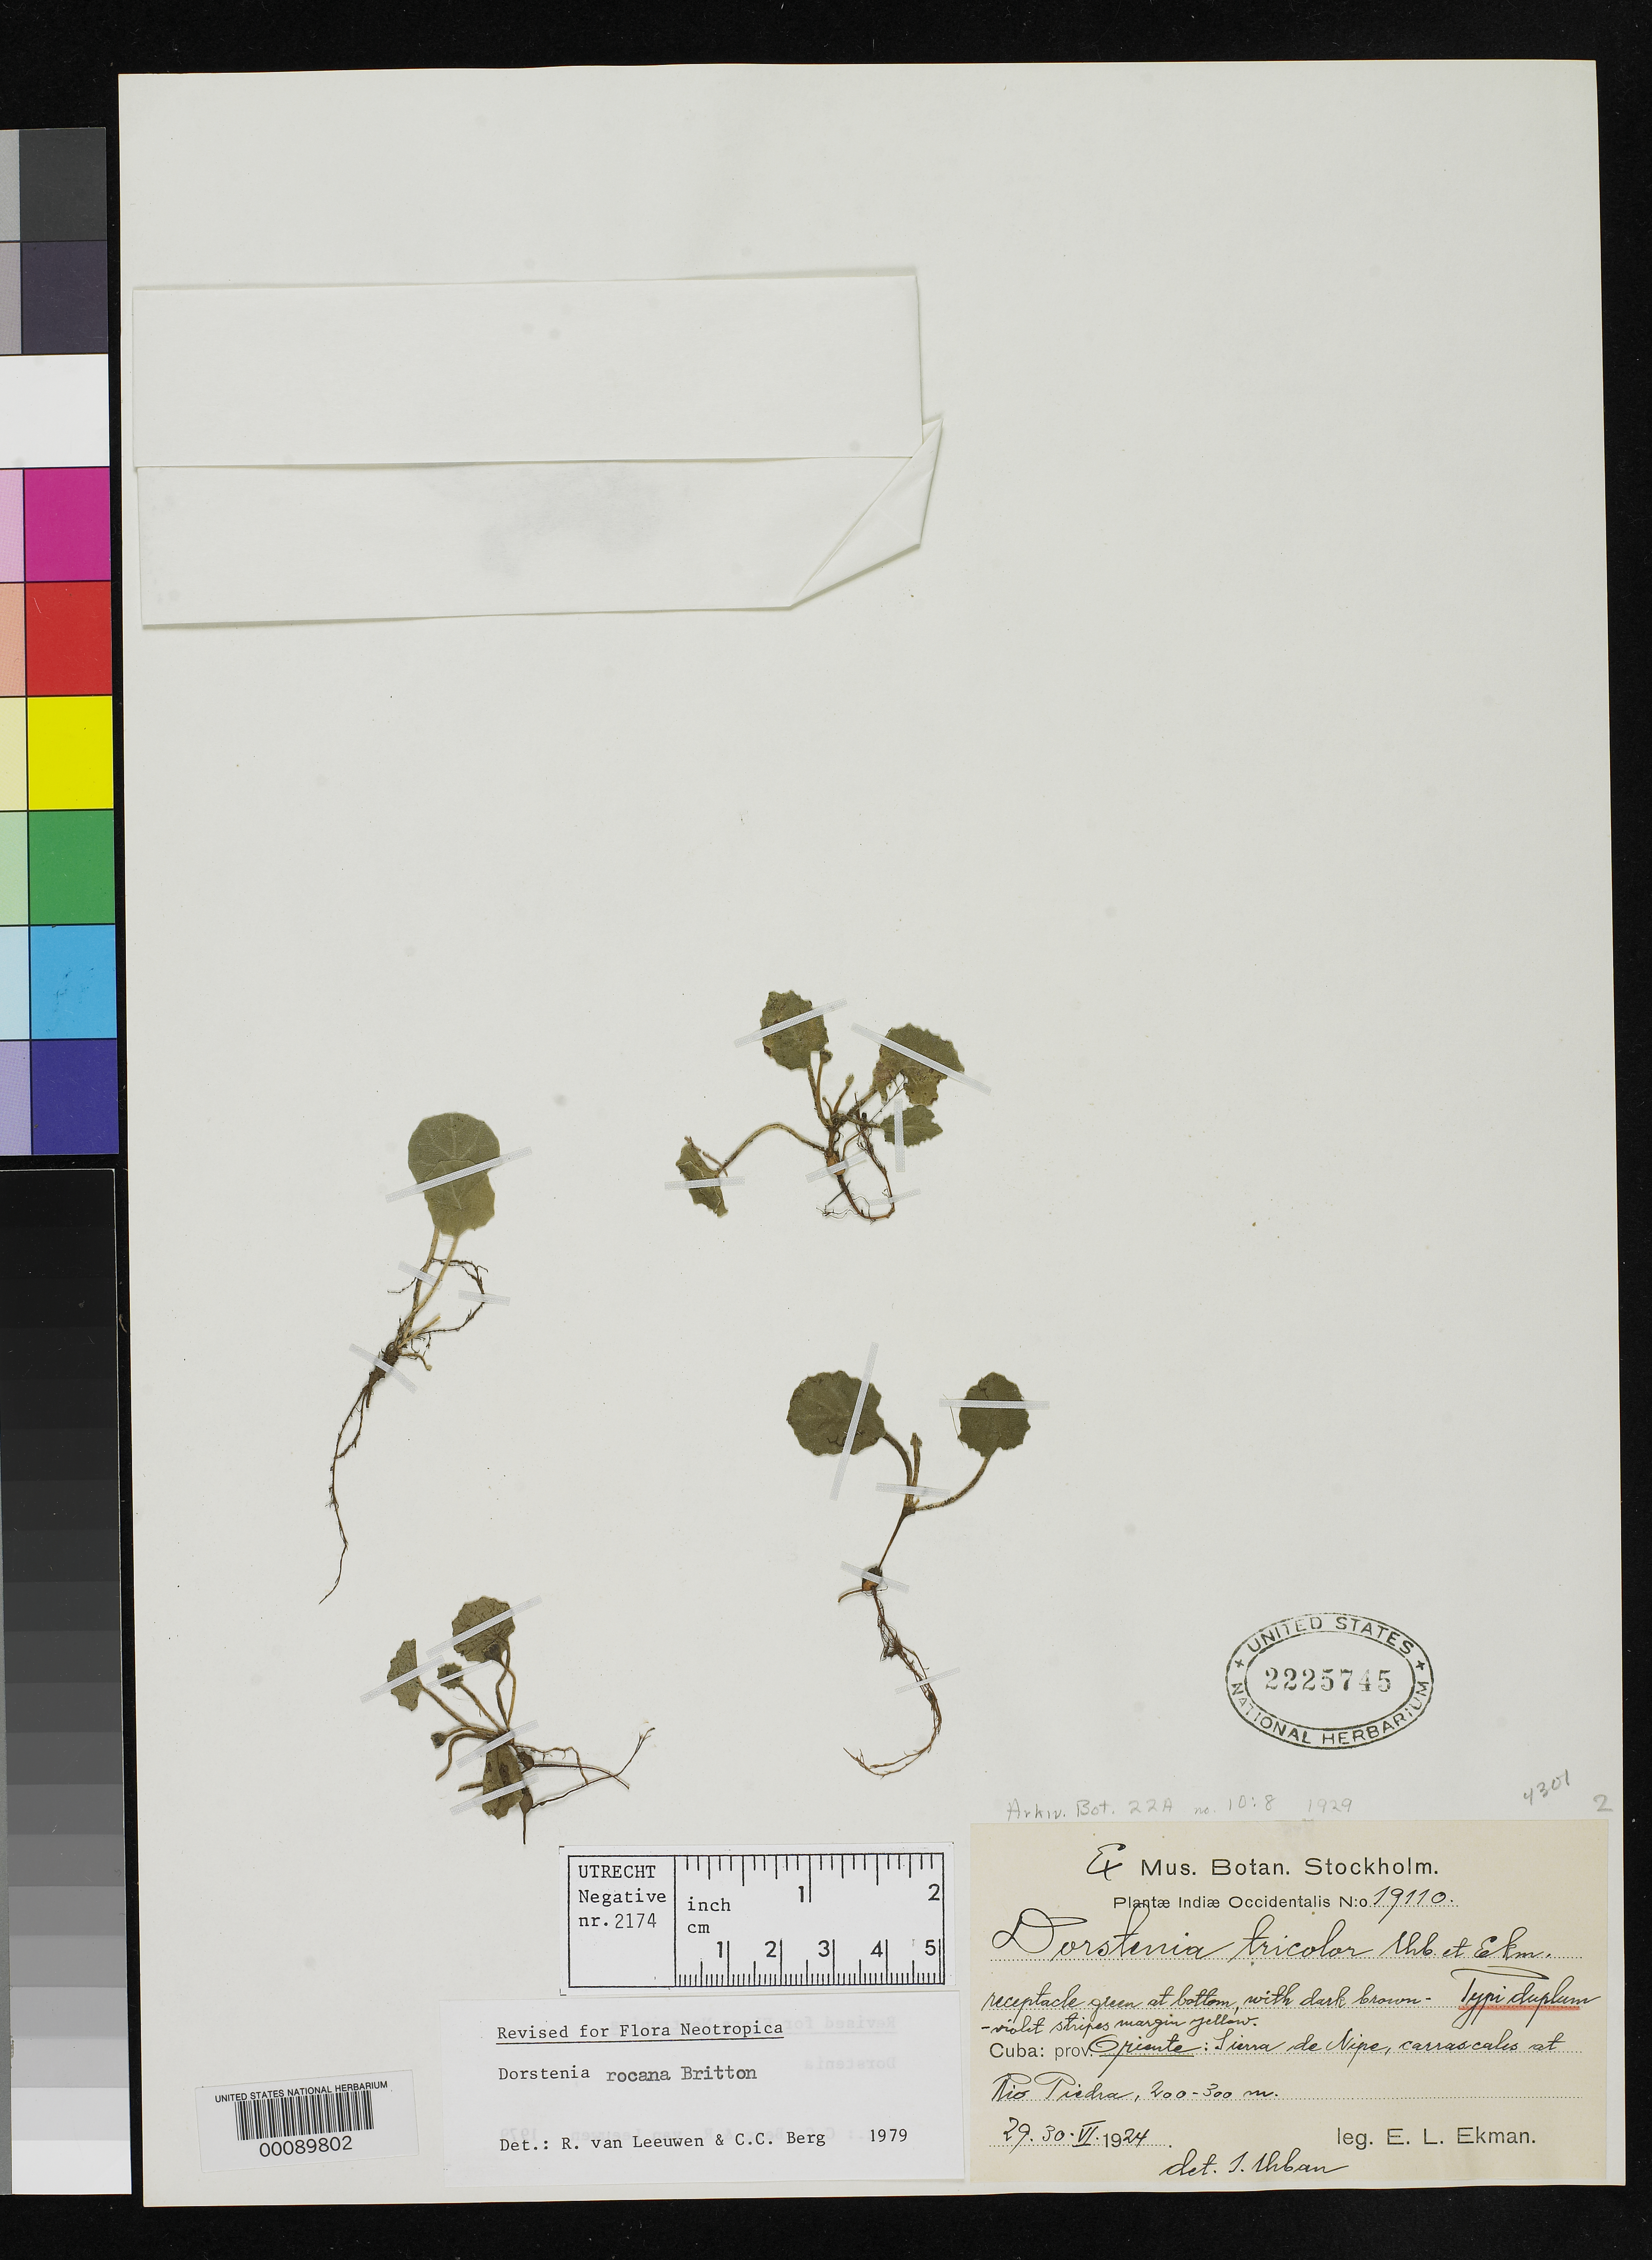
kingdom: Plantae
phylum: Tracheophyta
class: Magnoliopsida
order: Rosales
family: Moraceae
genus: Dorstenia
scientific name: Dorstenia tricolor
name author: Urb. & Ekman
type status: Isotype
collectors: E. L. Ekman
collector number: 19110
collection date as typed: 29 Jun 1924 to 30 Jun 1924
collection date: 1924-06-29/1924-06-30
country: Cuba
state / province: Oriente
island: Greater Antilles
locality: Sierra de Nipe, Rio Piedra.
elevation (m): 200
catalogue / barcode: US 2225745